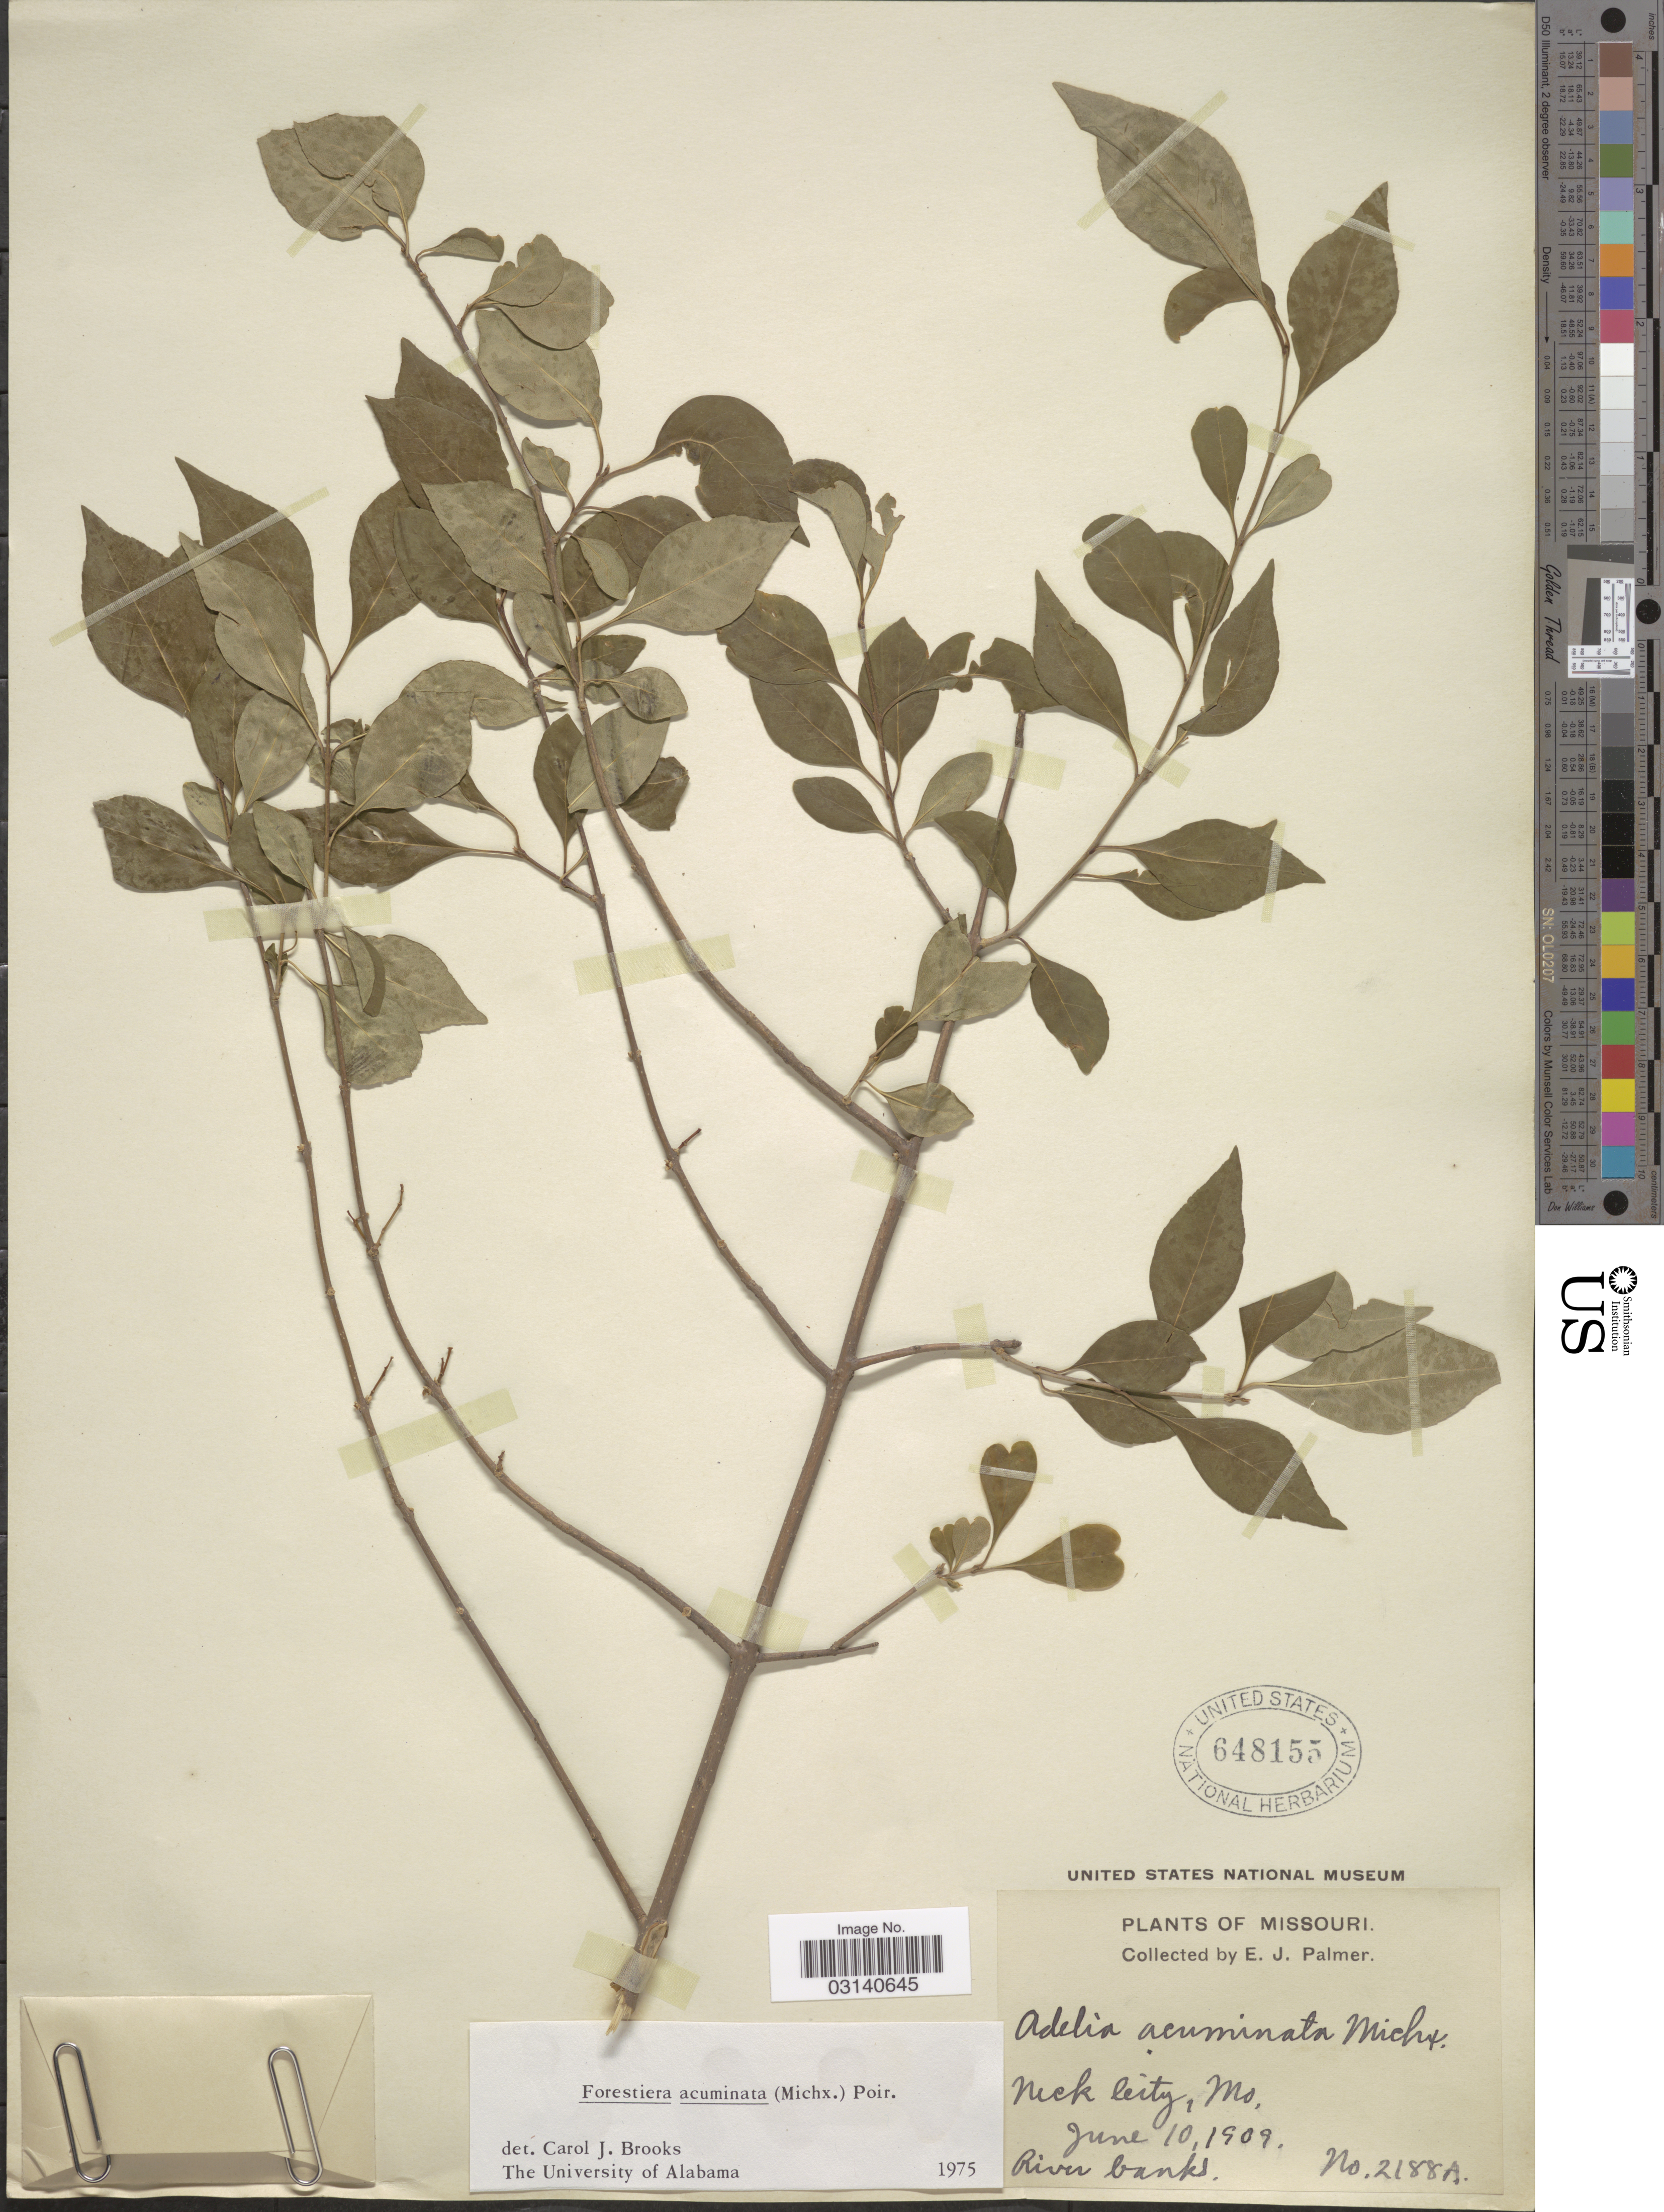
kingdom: Plantae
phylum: Tracheophyta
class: Magnoliopsida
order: Lamiales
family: Oleaceae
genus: Forestiera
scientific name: Forestiera acuminata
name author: (Michx.) Poir.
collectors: E. J. Palmer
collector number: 2188A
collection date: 1909-06-10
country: United States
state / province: Missouri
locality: Neck City, Mo., River banks.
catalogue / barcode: US 648155